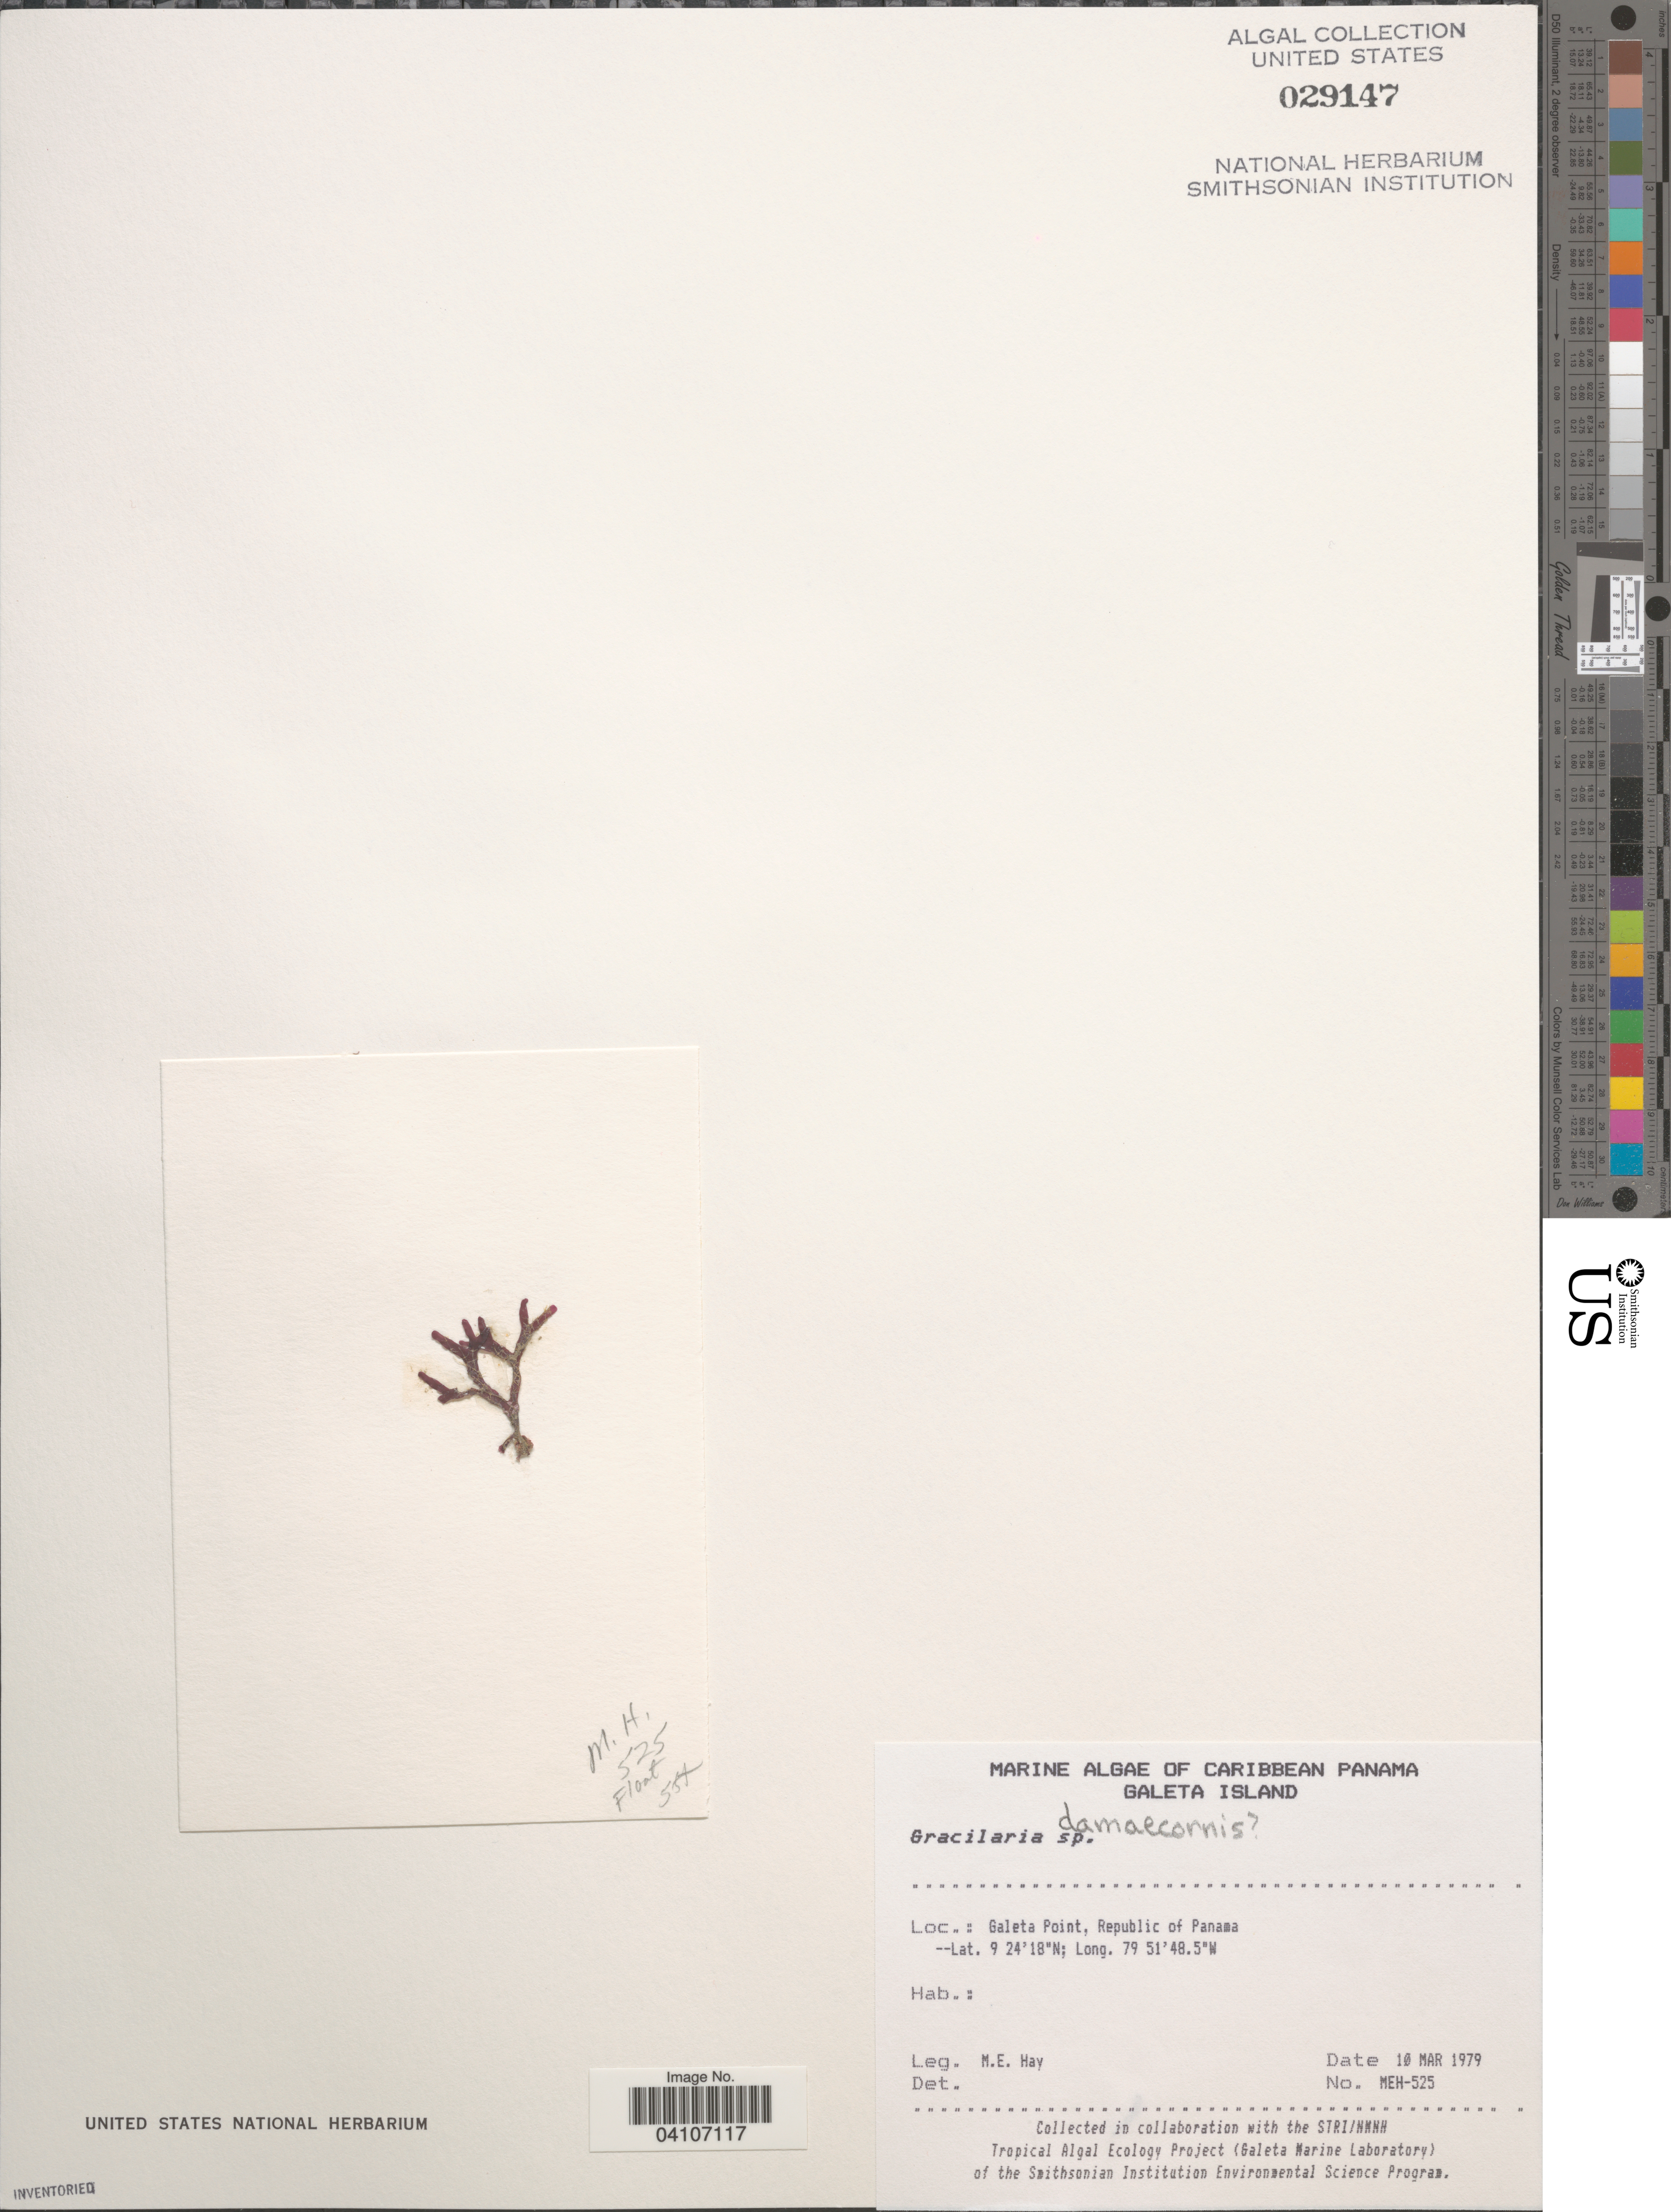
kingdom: Plantae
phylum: Rhodophyta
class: Florideophyceae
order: Gracilariales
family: Gracilariaceae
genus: Gracilaria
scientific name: Gracilaria damaecornis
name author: J. Agardh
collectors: M. E. Hay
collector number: MEH-525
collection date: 1979-03-10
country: Panama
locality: Galeta Point.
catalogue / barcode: US 29147